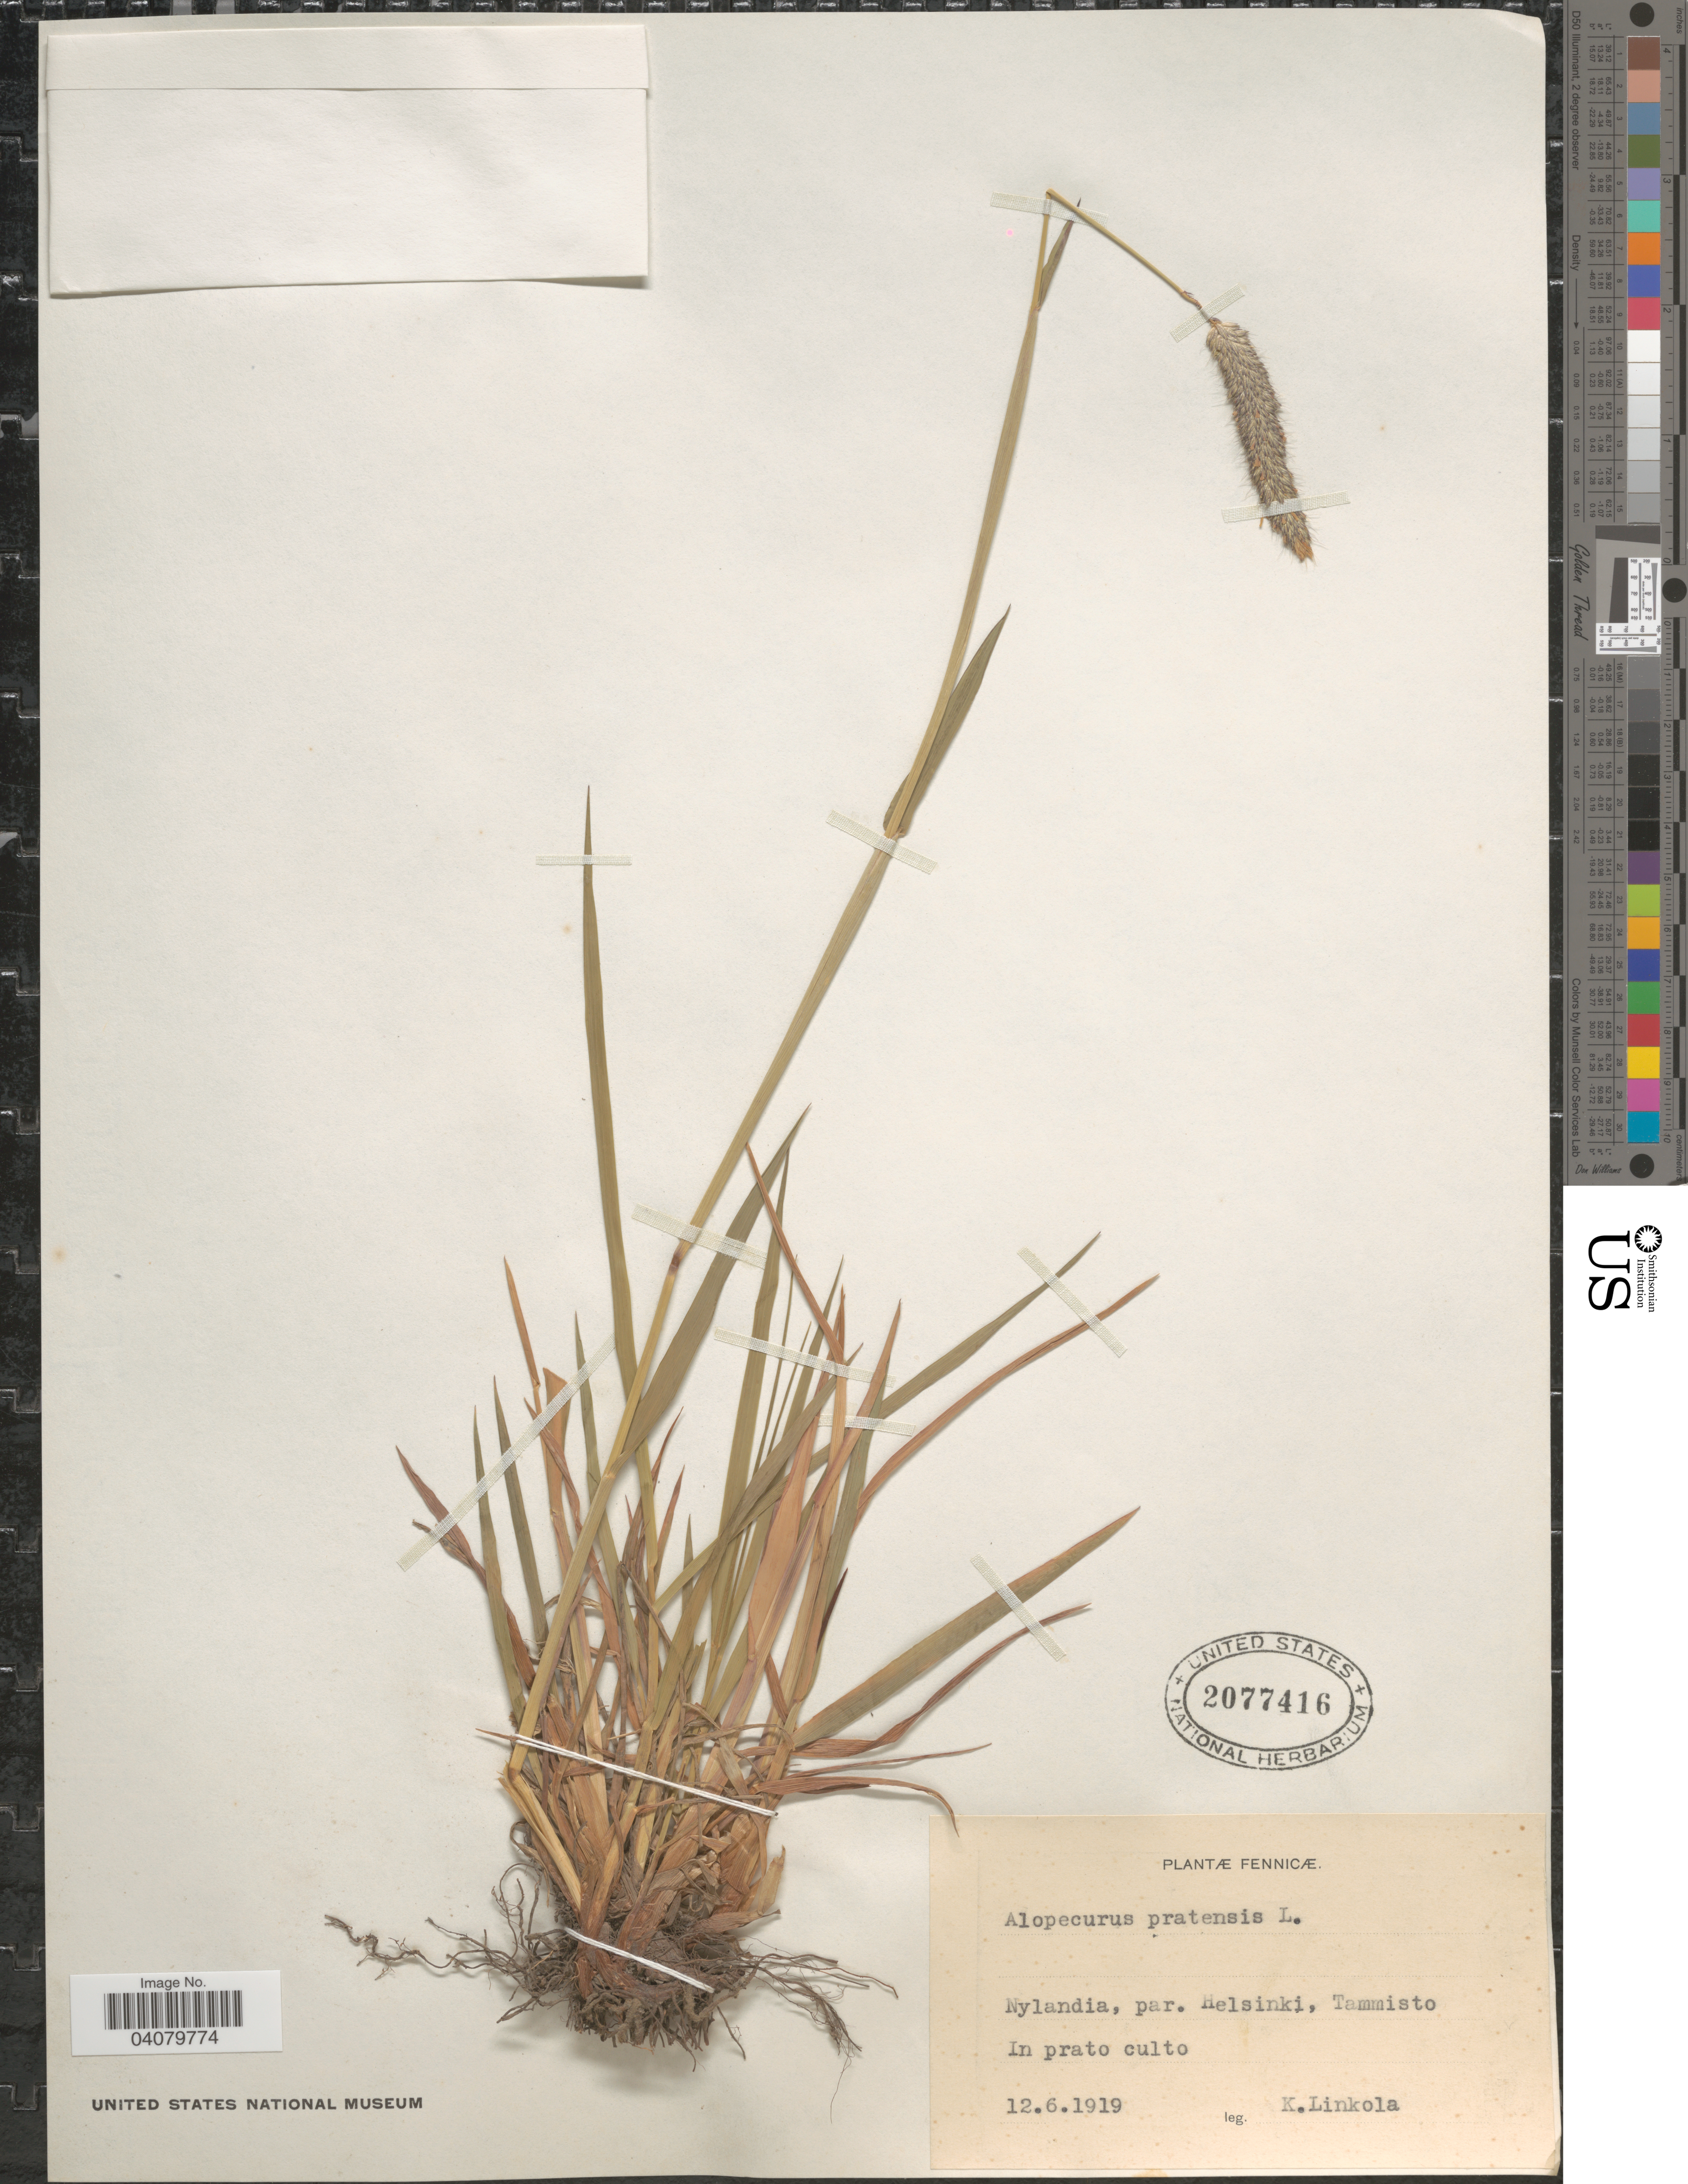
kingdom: Plantae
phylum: Tracheophyta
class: Liliopsida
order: Poales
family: Poaceae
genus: Alopecurus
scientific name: Alopecurus pratensis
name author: L.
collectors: K. Linkola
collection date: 1919-06-12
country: Finland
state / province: Itä-Uusimaa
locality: Fennicæ. Nylandia, par. Helsinki, Tammisto. In prato culto.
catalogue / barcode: US 2077416